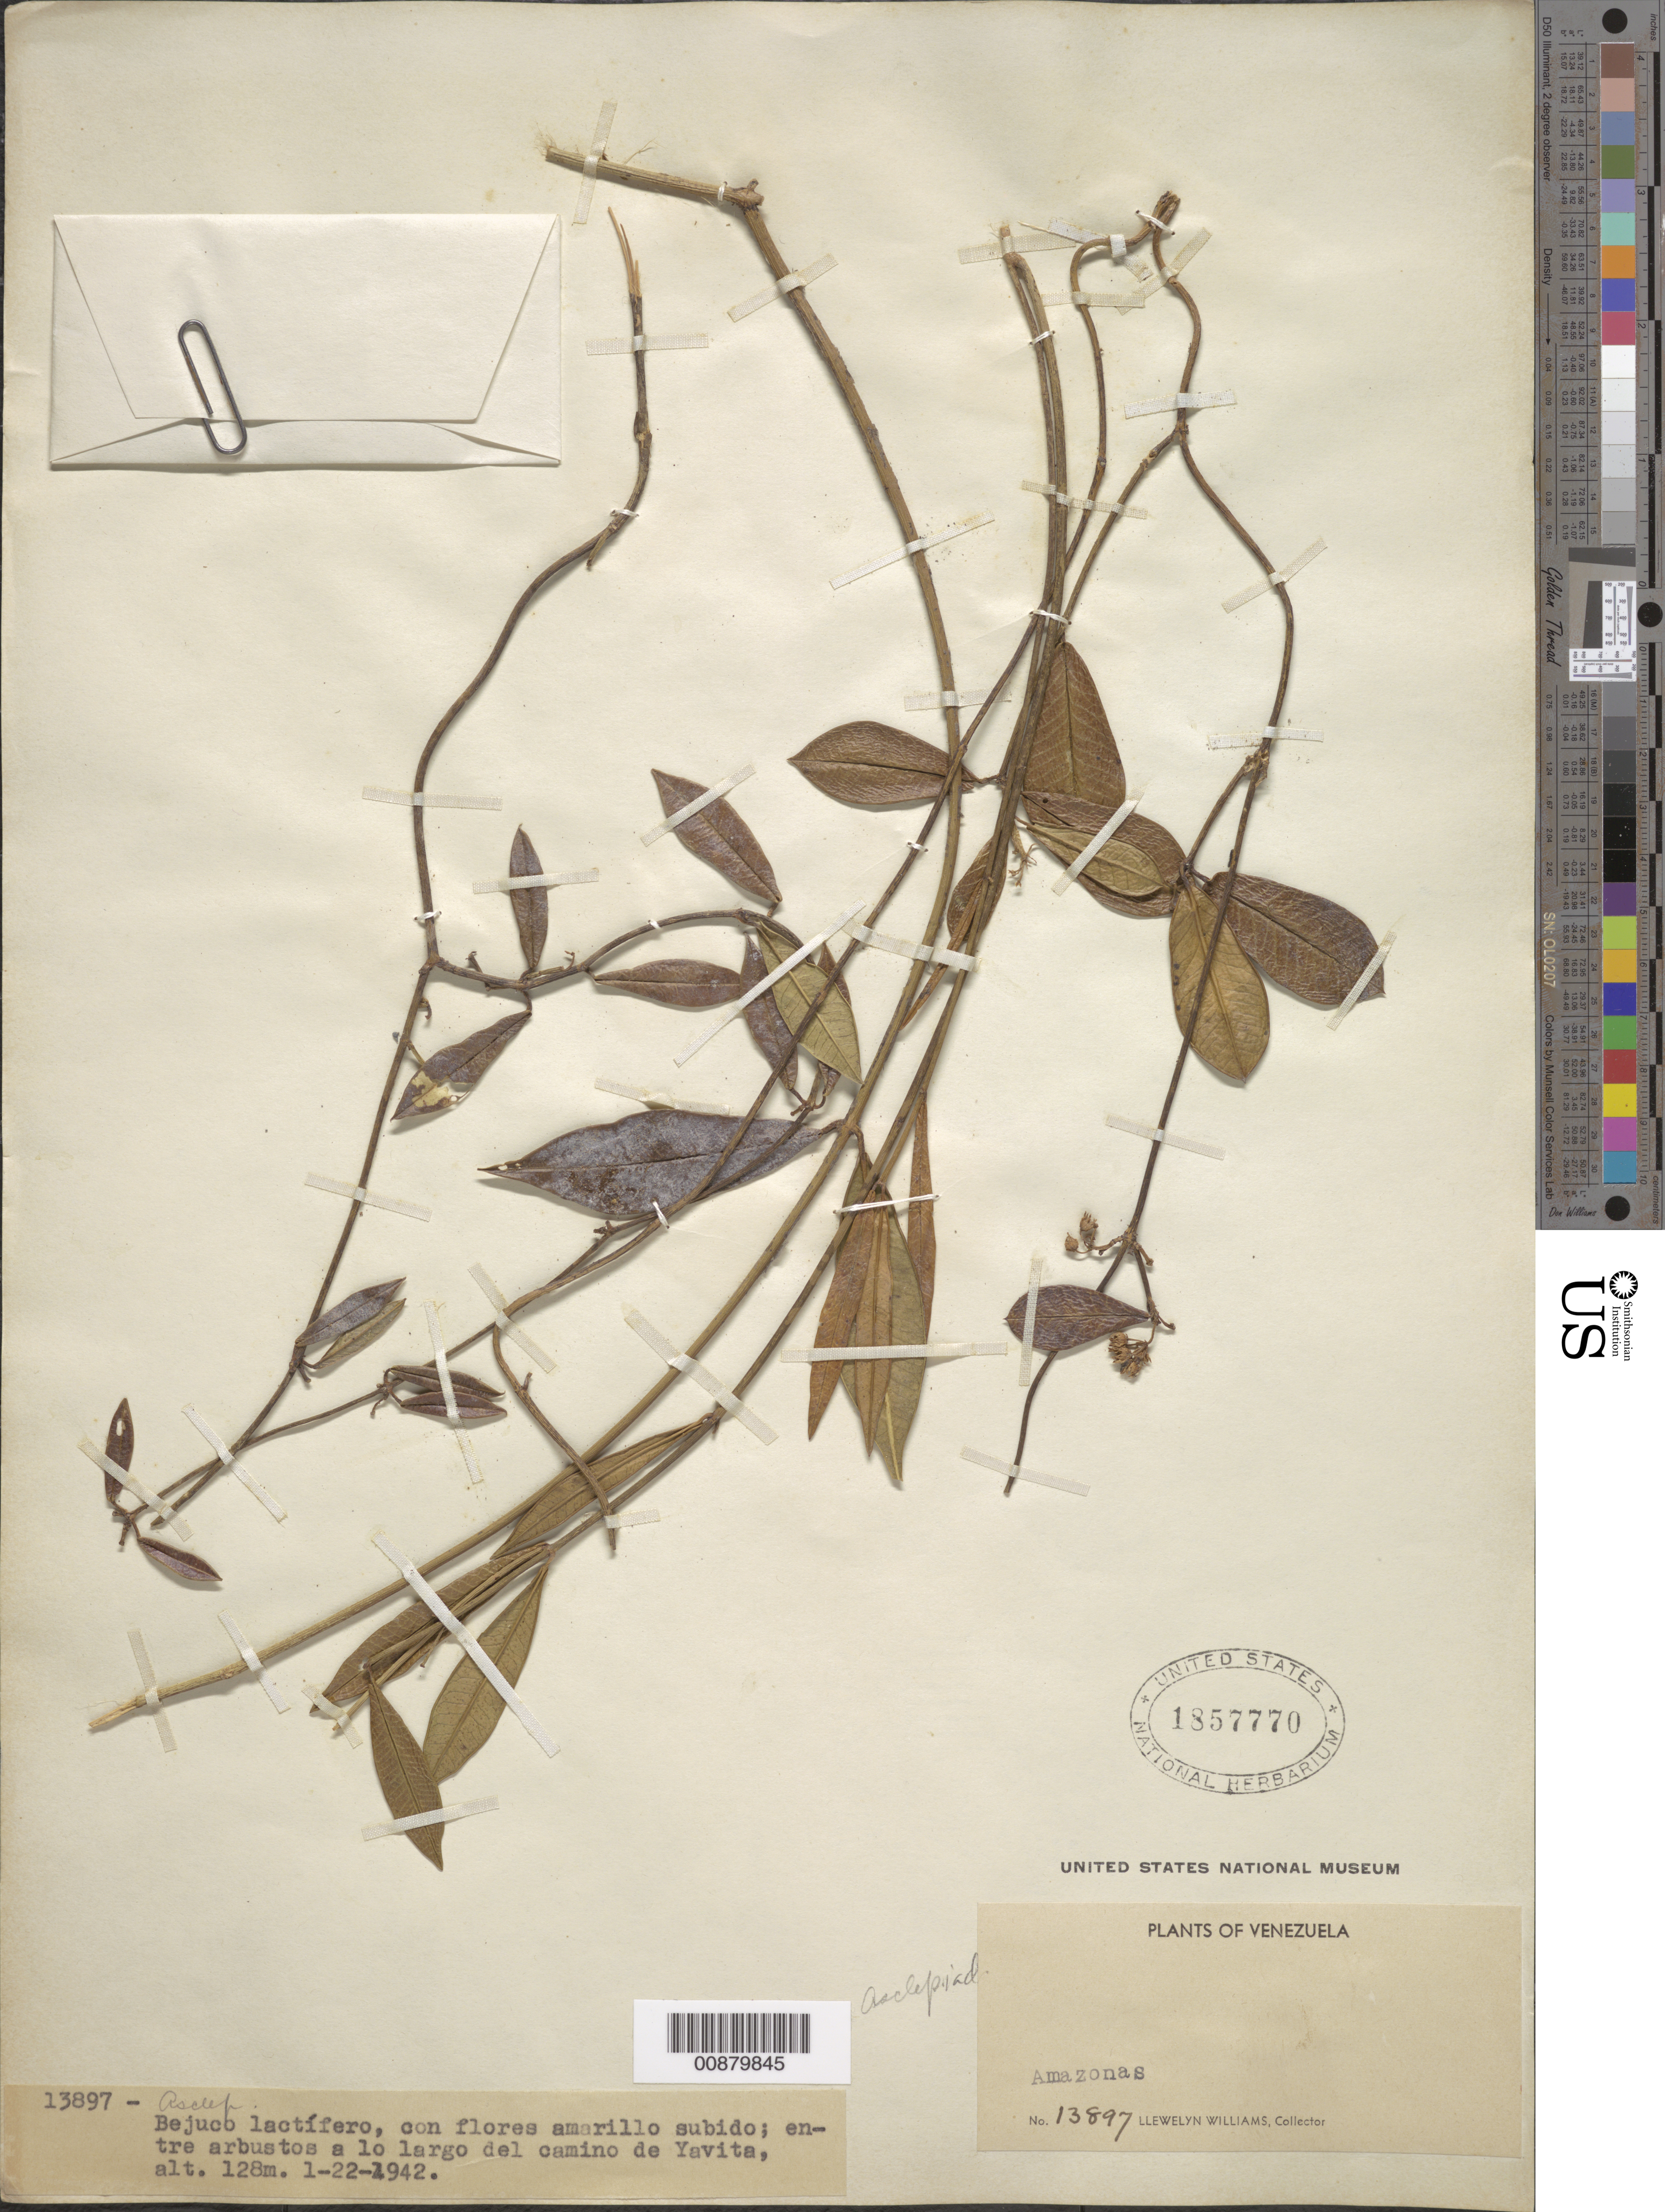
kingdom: Plantae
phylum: Tracheophyta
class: Magnoliopsida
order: Gentianales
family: Apocynaceae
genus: Matelea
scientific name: Matelea stenopetala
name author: Sandwith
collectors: Ll. Williams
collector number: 13897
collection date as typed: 22-Jan-42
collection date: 1942-01-22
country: Venezuela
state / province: Amazonas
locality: Yavita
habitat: Entre arbustos a lo largo del camino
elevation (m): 128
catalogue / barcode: US 1857770